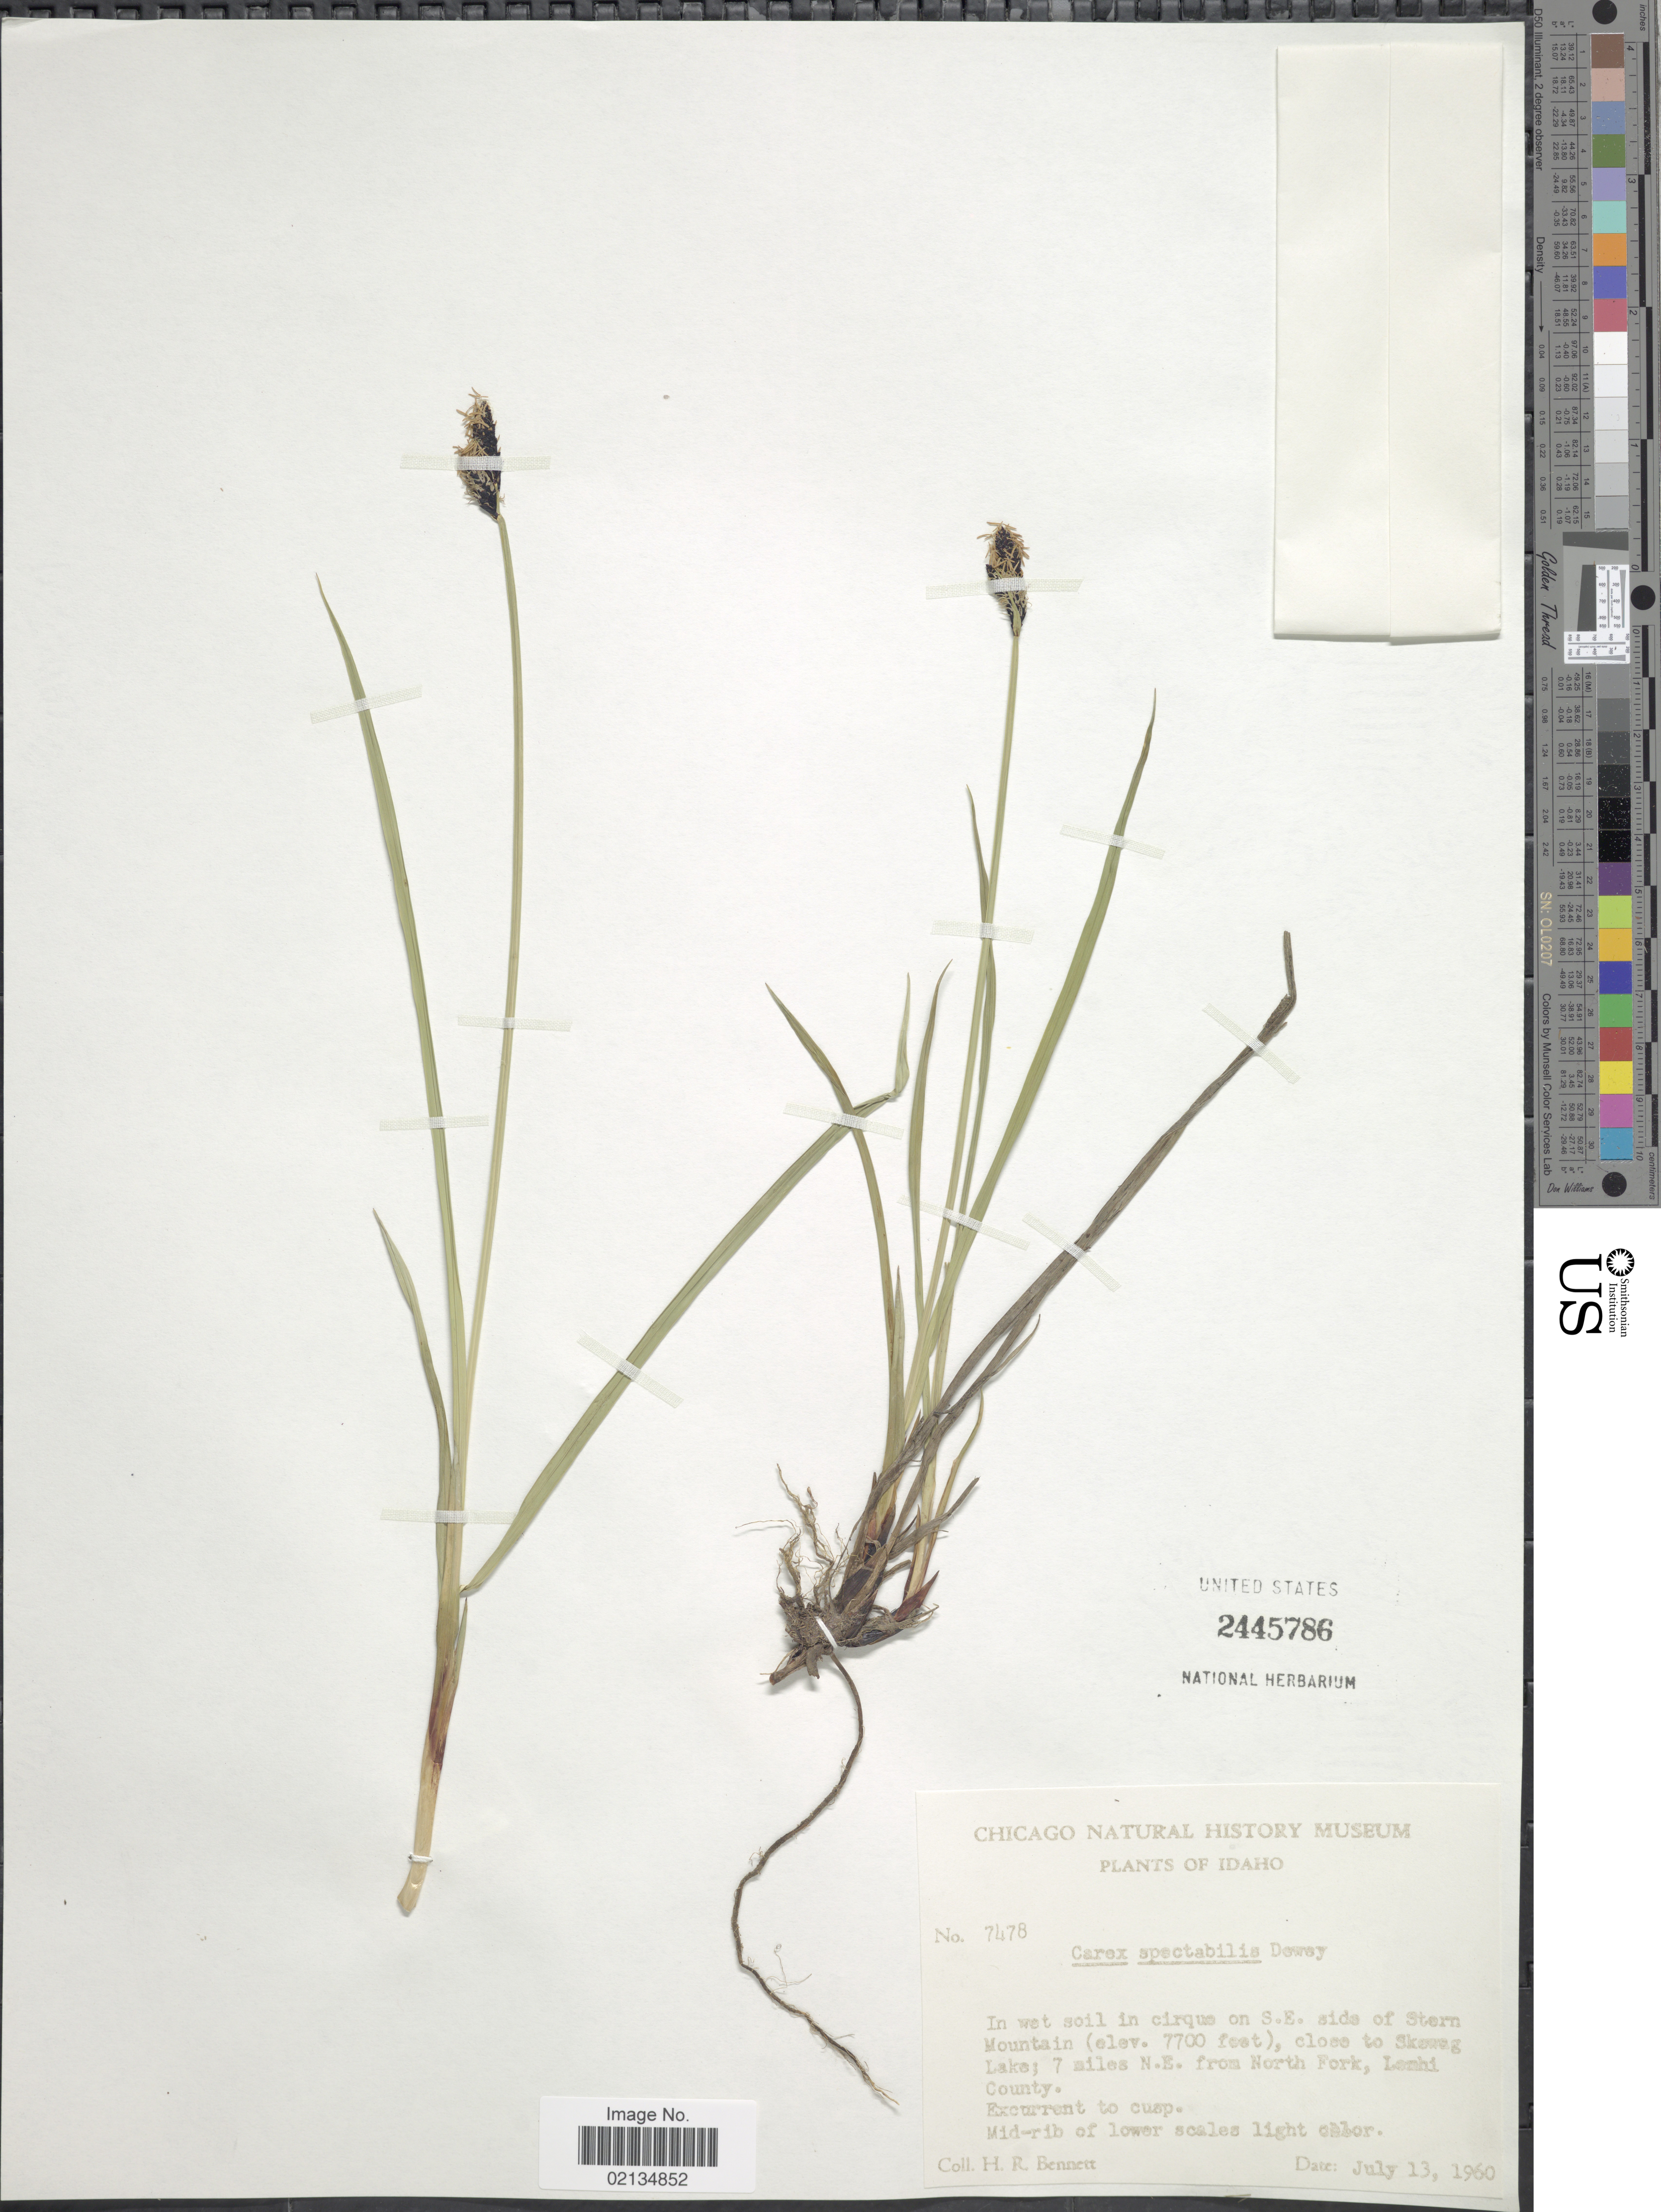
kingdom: Plantae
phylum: Tracheophyta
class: Liliopsida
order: Poales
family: Cyperaceae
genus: Carex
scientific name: Carex spectabilis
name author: Dewey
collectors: H. R. Bennett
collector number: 7478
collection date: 1960-07-13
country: United States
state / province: Idaho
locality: In ciruq on S.E. side of Stern Mountain, close to Skewug Lake; 7 miles N.E. from North Fork, Lemhi County.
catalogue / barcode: US 2445786